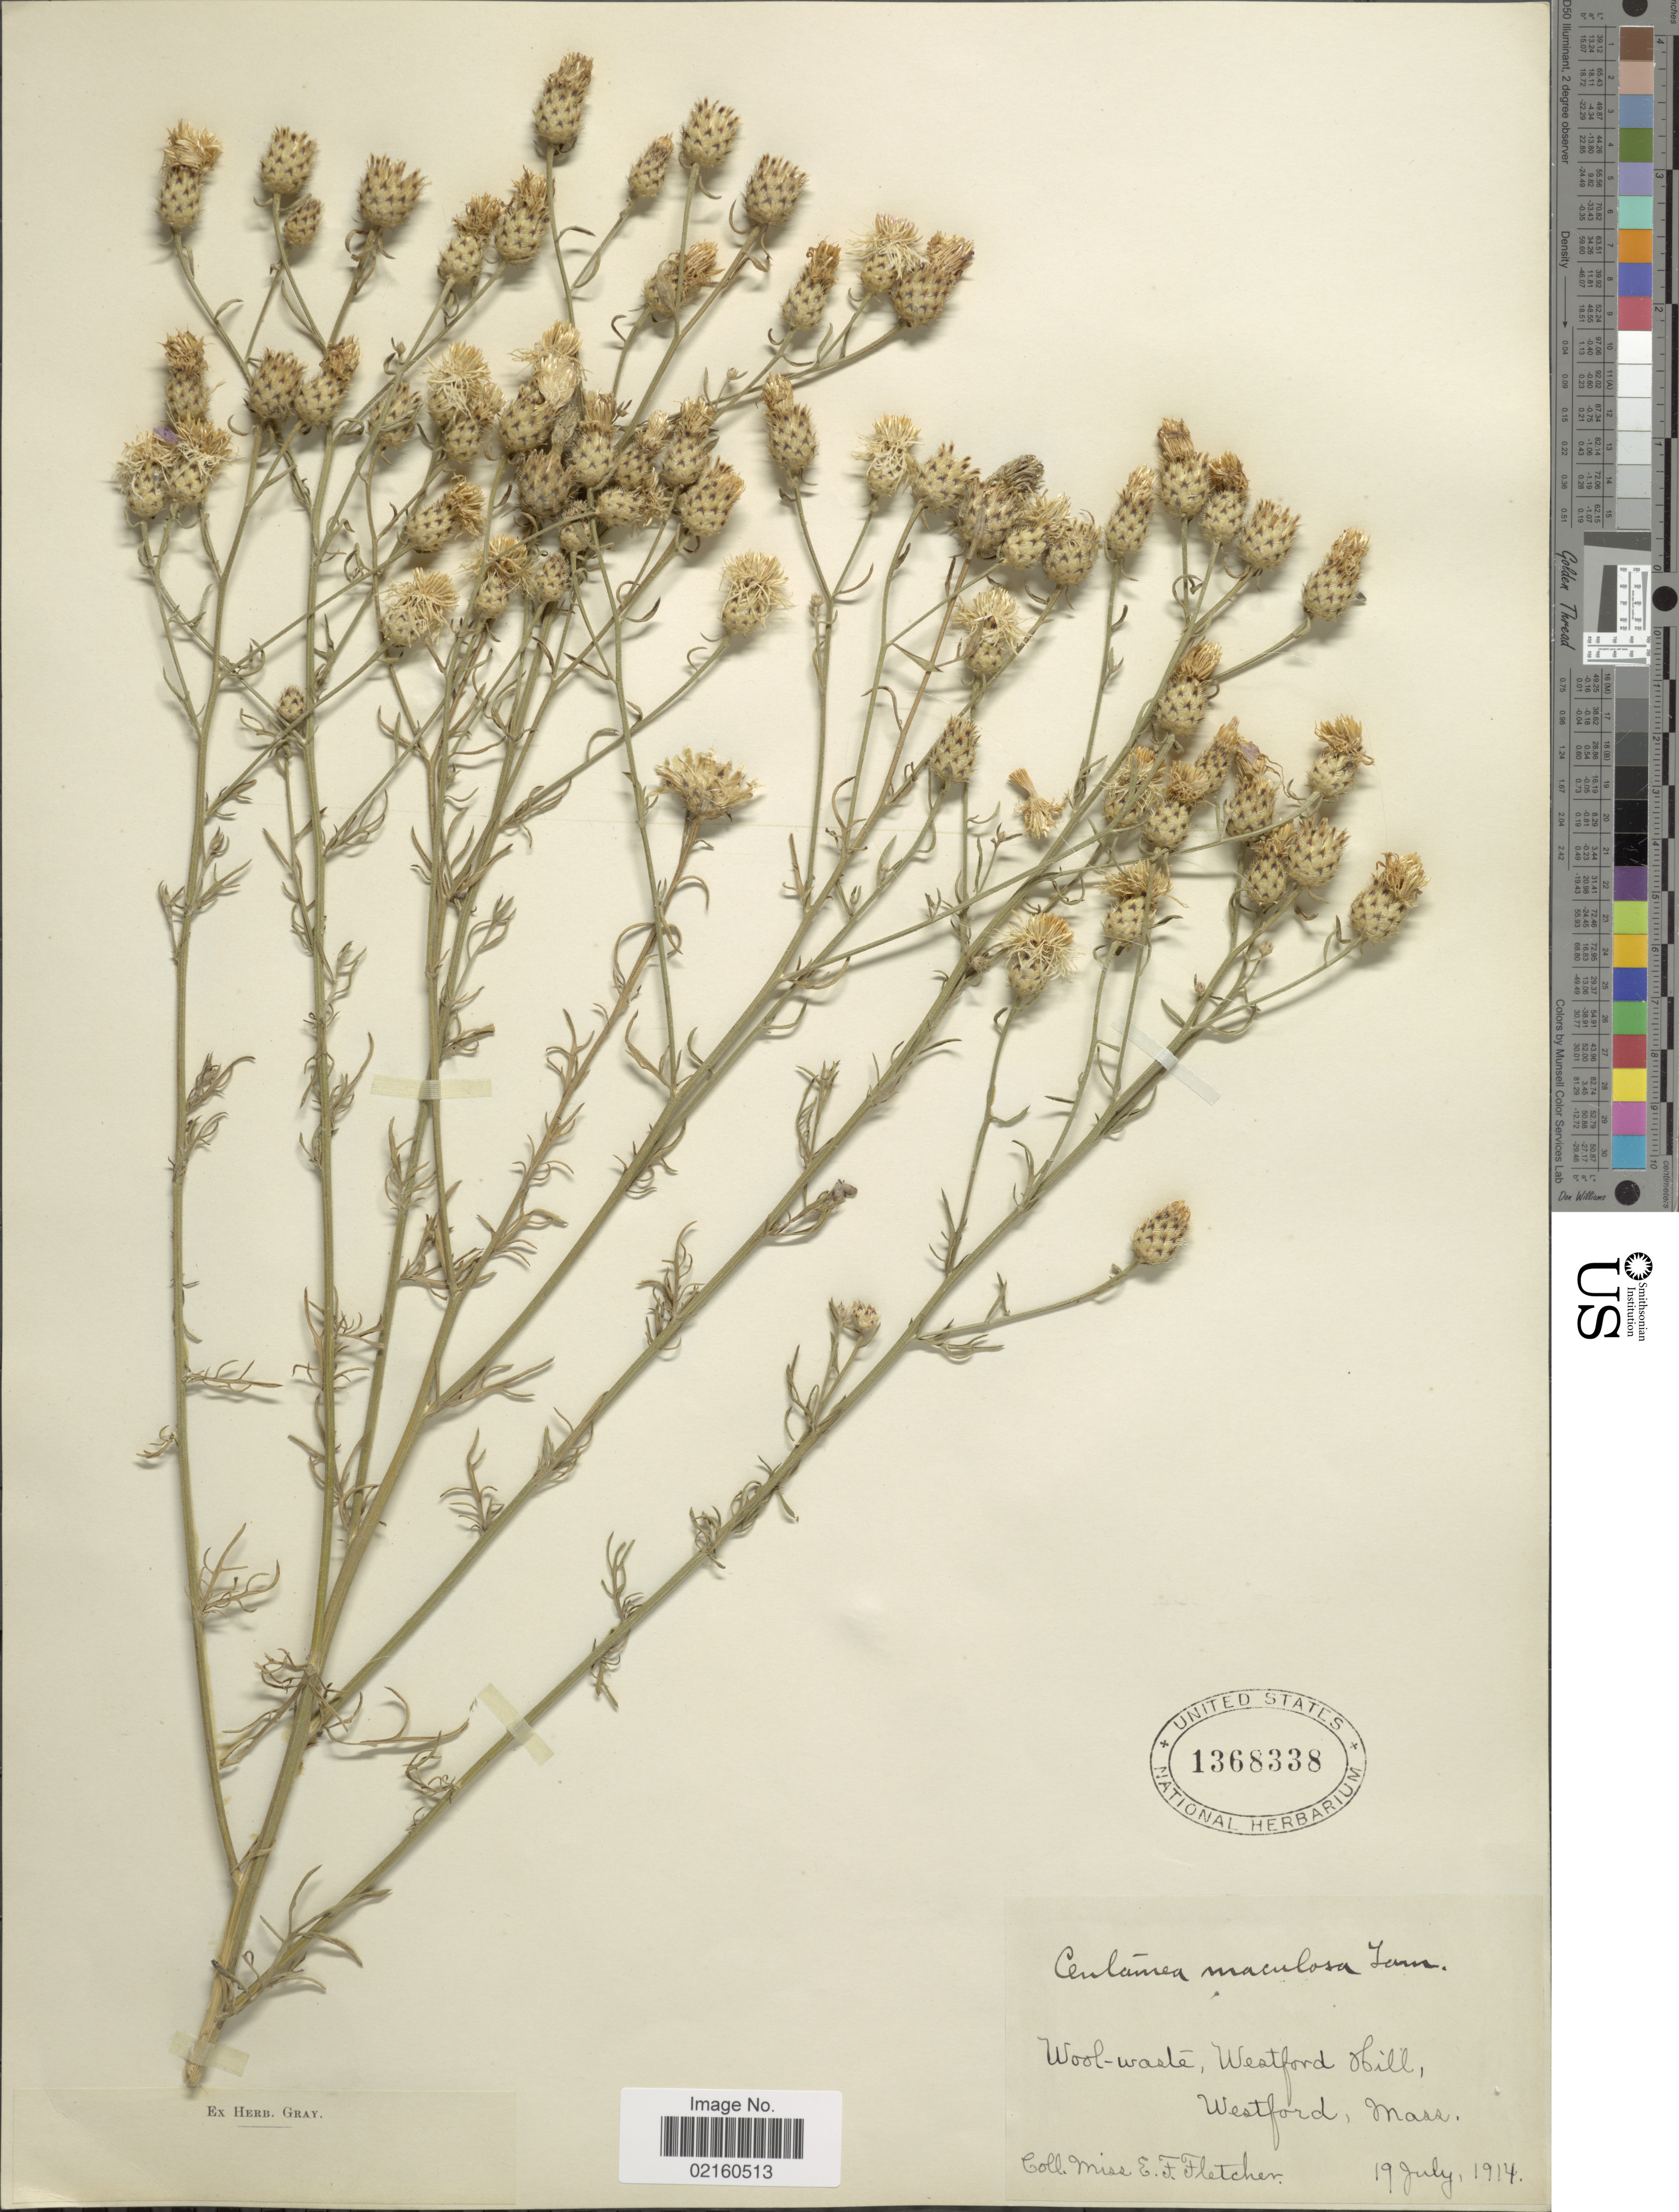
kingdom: Plantae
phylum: Tracheophyta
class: Magnoliopsida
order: Asterales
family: Asteraceae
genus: Centaurea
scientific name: Centaurea stoebe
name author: L.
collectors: E. Fletcher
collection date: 1914-07-19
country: United States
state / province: Massachusetts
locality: Wool waste, Westford Hill, Westford, Mass.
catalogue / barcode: US 1368338